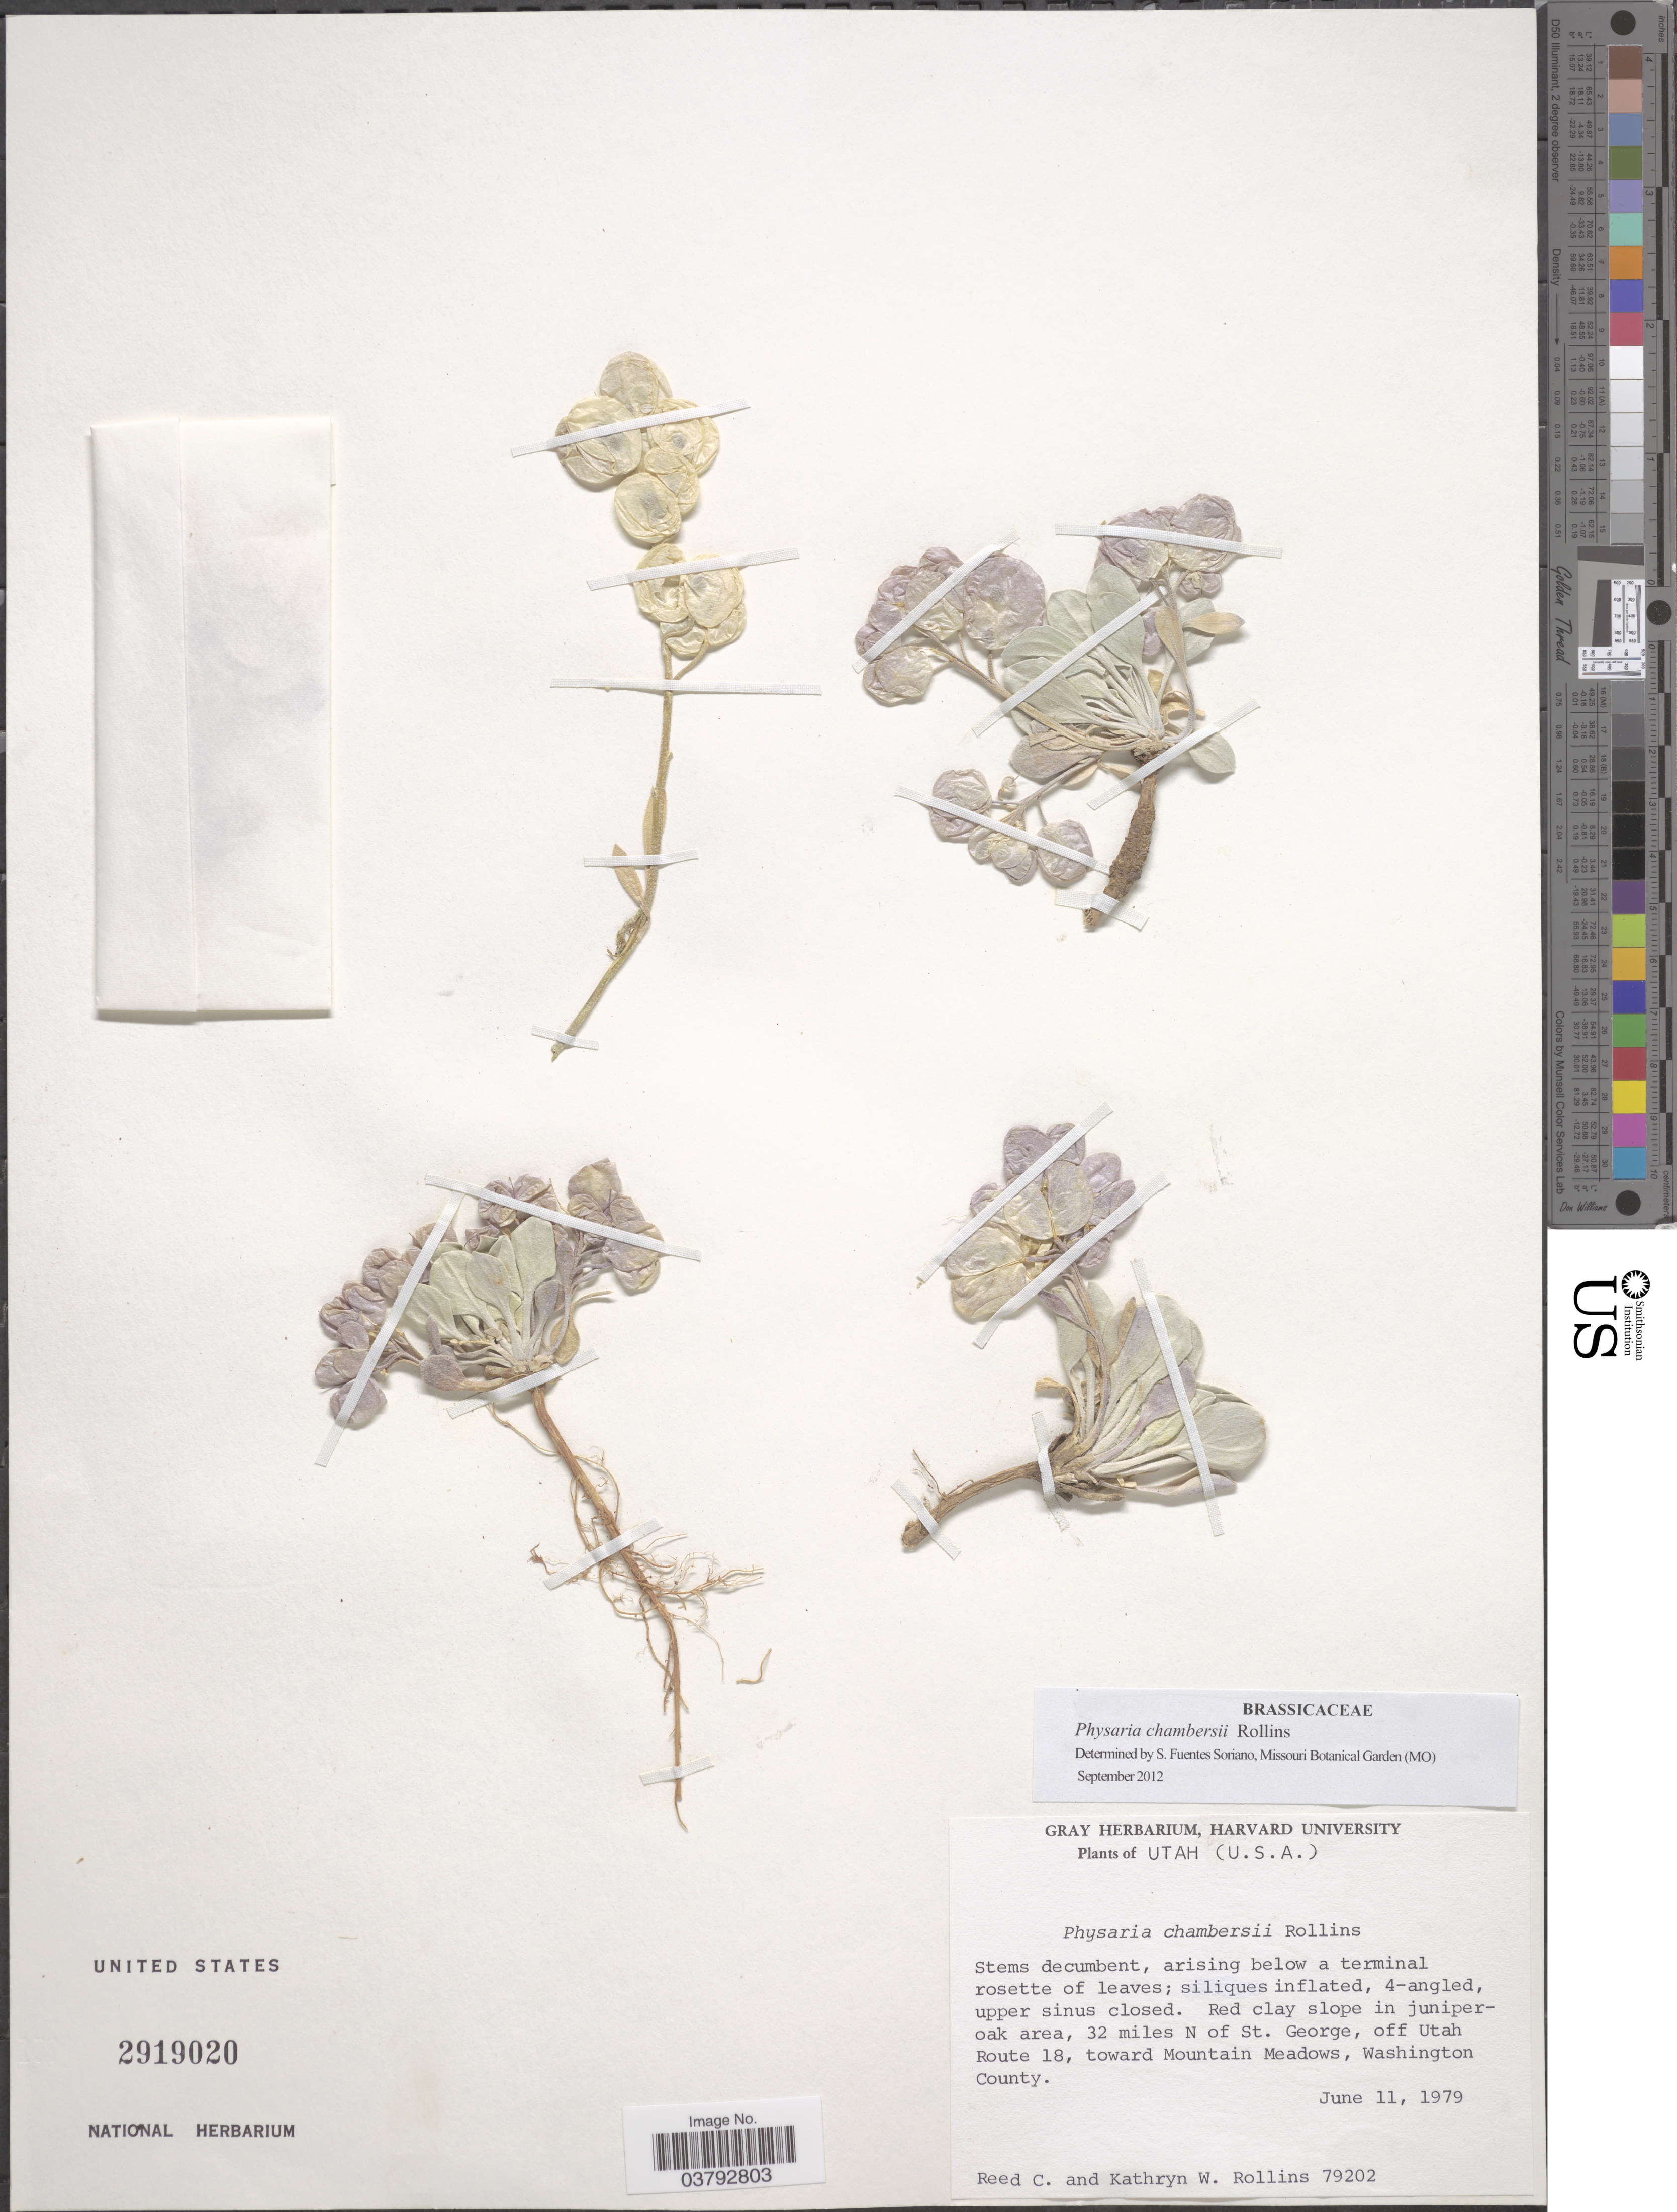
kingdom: Plantae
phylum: Tracheophyta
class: Magnoliopsida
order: Brassicales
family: Brassicaceae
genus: Physaria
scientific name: Physaria chambersii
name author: Rollins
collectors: R. C. Rollins & K. W. Rollins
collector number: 79202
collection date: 1979-06-11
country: United States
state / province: Utah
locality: Red clay slope in juniper-oak area, 32 miles N of St. George, off Utah Route 18, toward Mountain Meadows, Washington County.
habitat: red clay slope in juniper oak area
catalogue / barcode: US 2919020